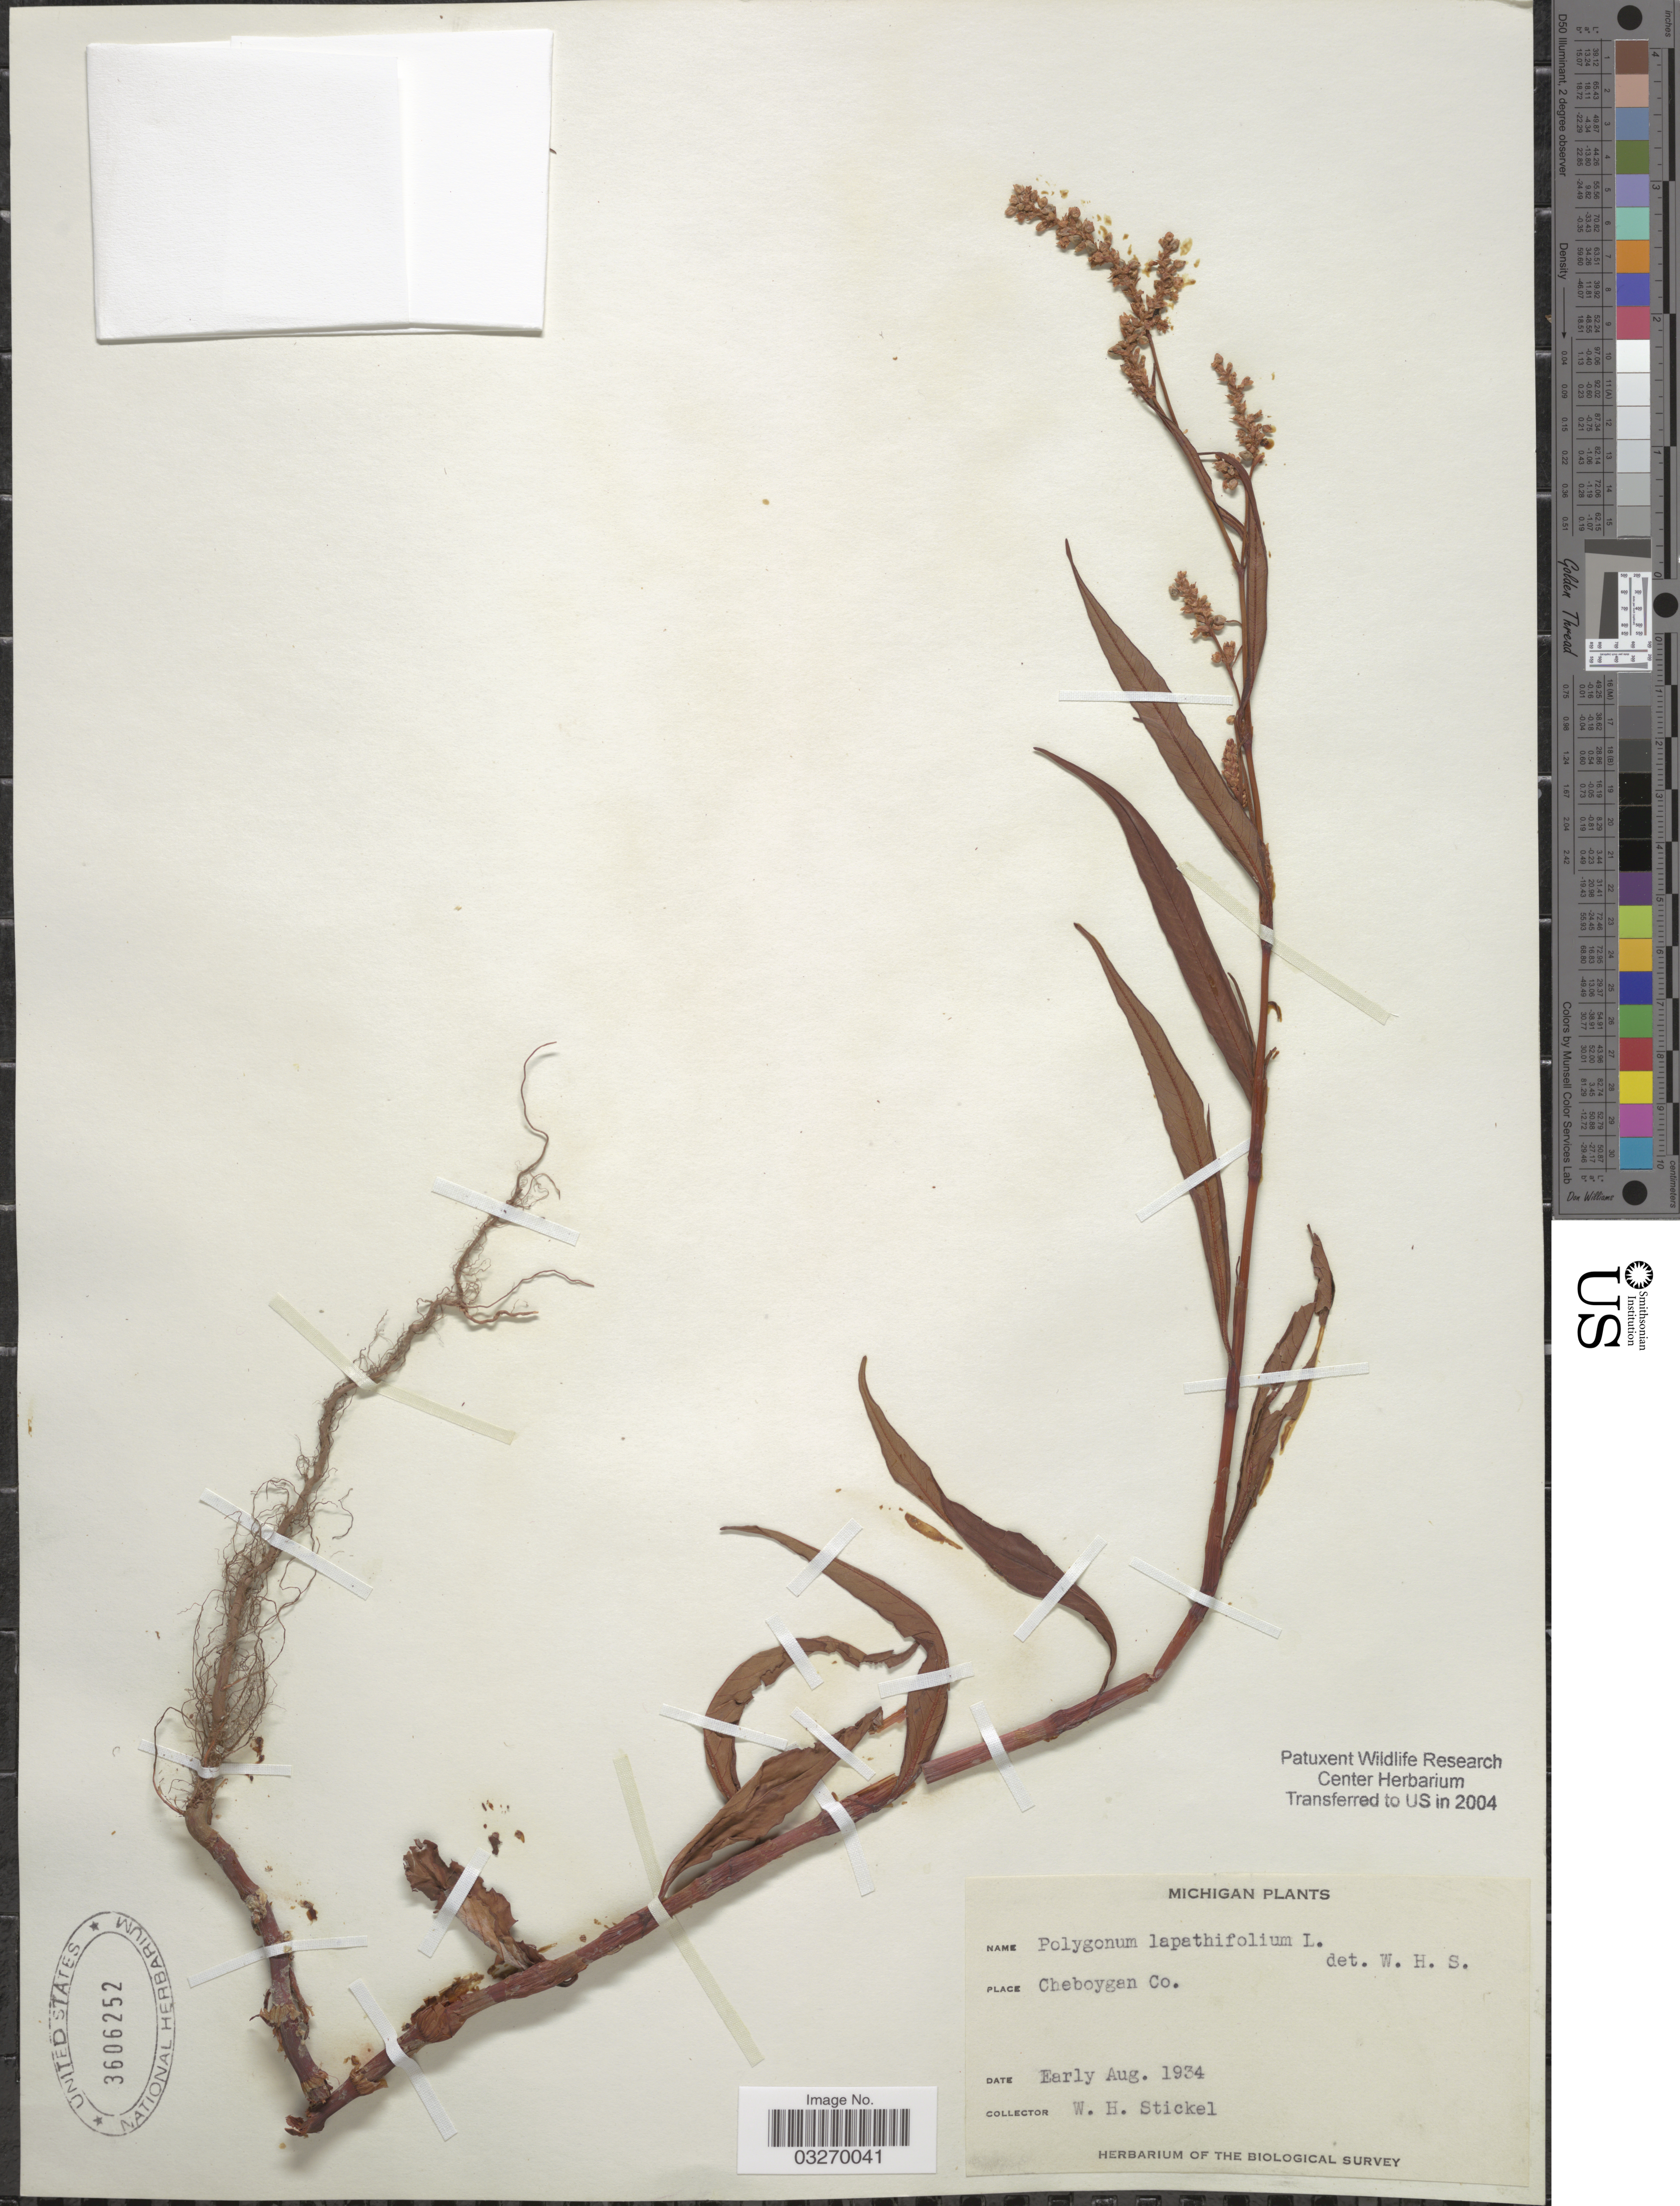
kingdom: Plantae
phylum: Tracheophyta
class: Magnoliopsida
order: Caryophyllales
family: Polygonaceae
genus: Persicaria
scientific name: Persicaria lapathifolia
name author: (L.) Delarbre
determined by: Atha, D. E.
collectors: W. Stickel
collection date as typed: Early Aug. 1934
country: United States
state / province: Michigan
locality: Cheboygan Co.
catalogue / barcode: US 3606252